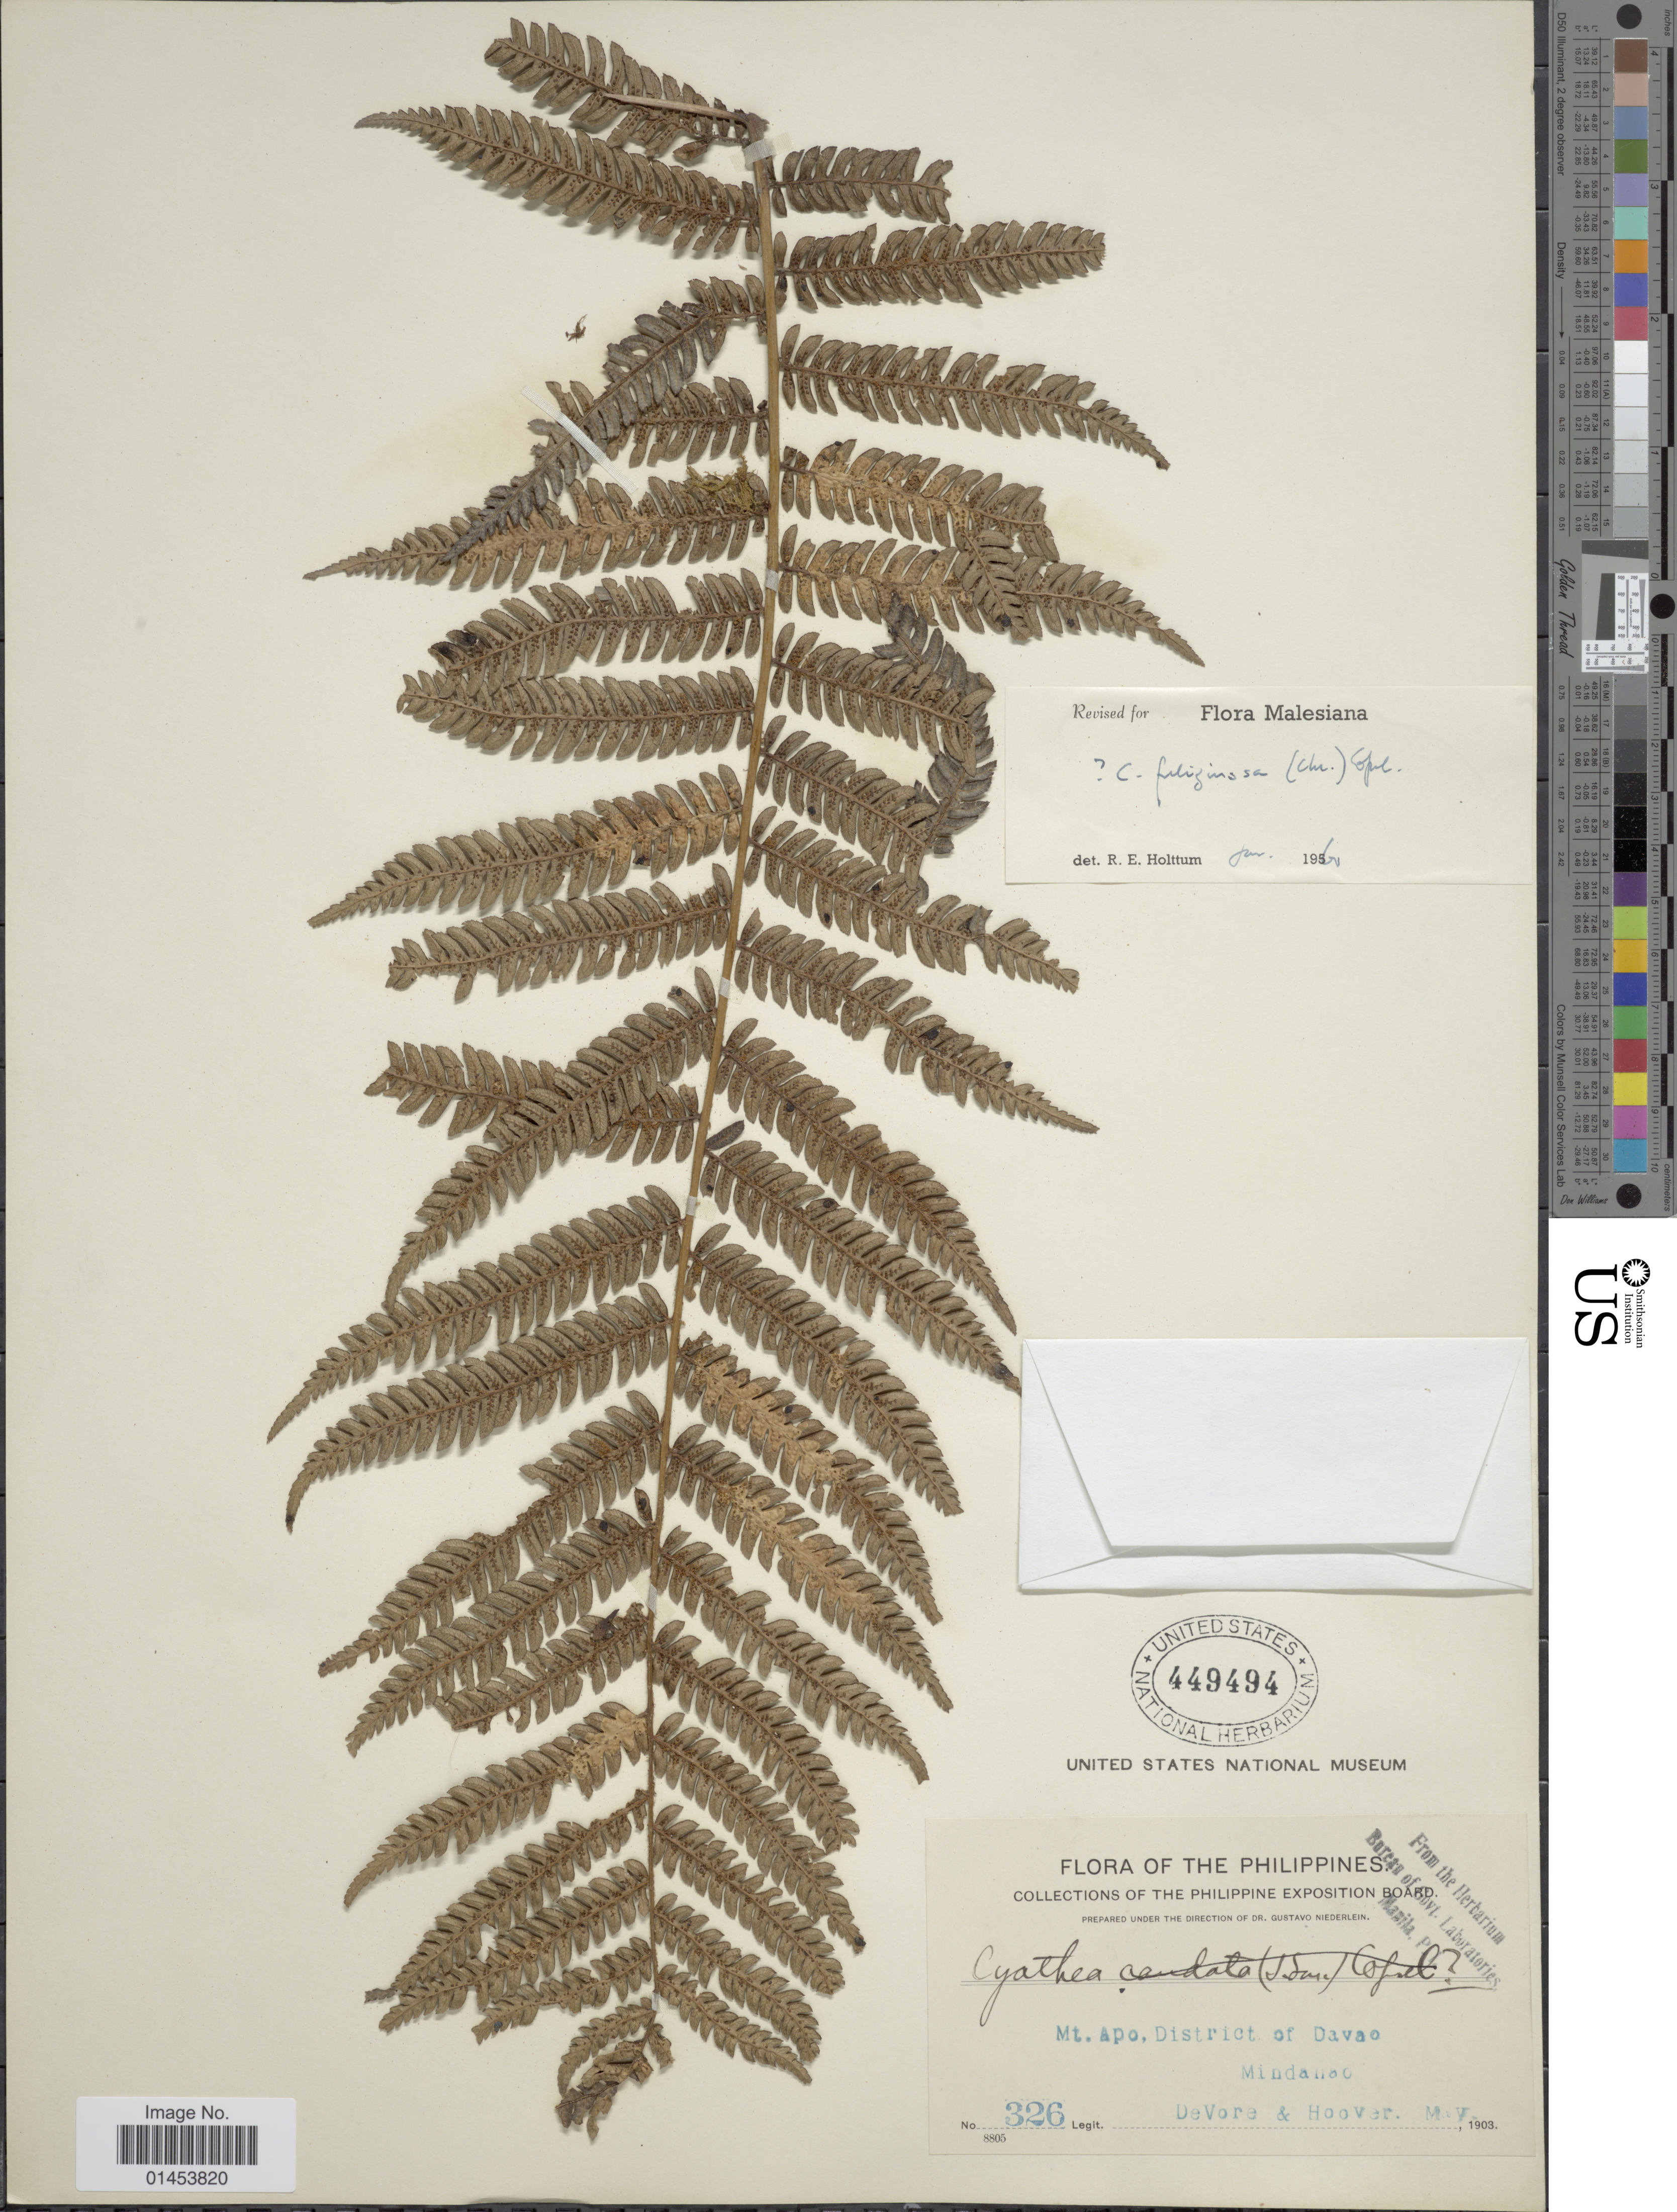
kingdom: Plantae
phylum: Tracheophyta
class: Polypodiopsida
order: Cyatheales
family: Cyatheaceae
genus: Cyathea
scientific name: Cyathea fuliginosa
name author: (Christ) Copel.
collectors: -. DeVore & -- Hoover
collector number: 326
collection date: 1903-05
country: Philippines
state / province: Davao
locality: Mt. Apo, District of Davao, Mindanao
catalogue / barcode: US 449494